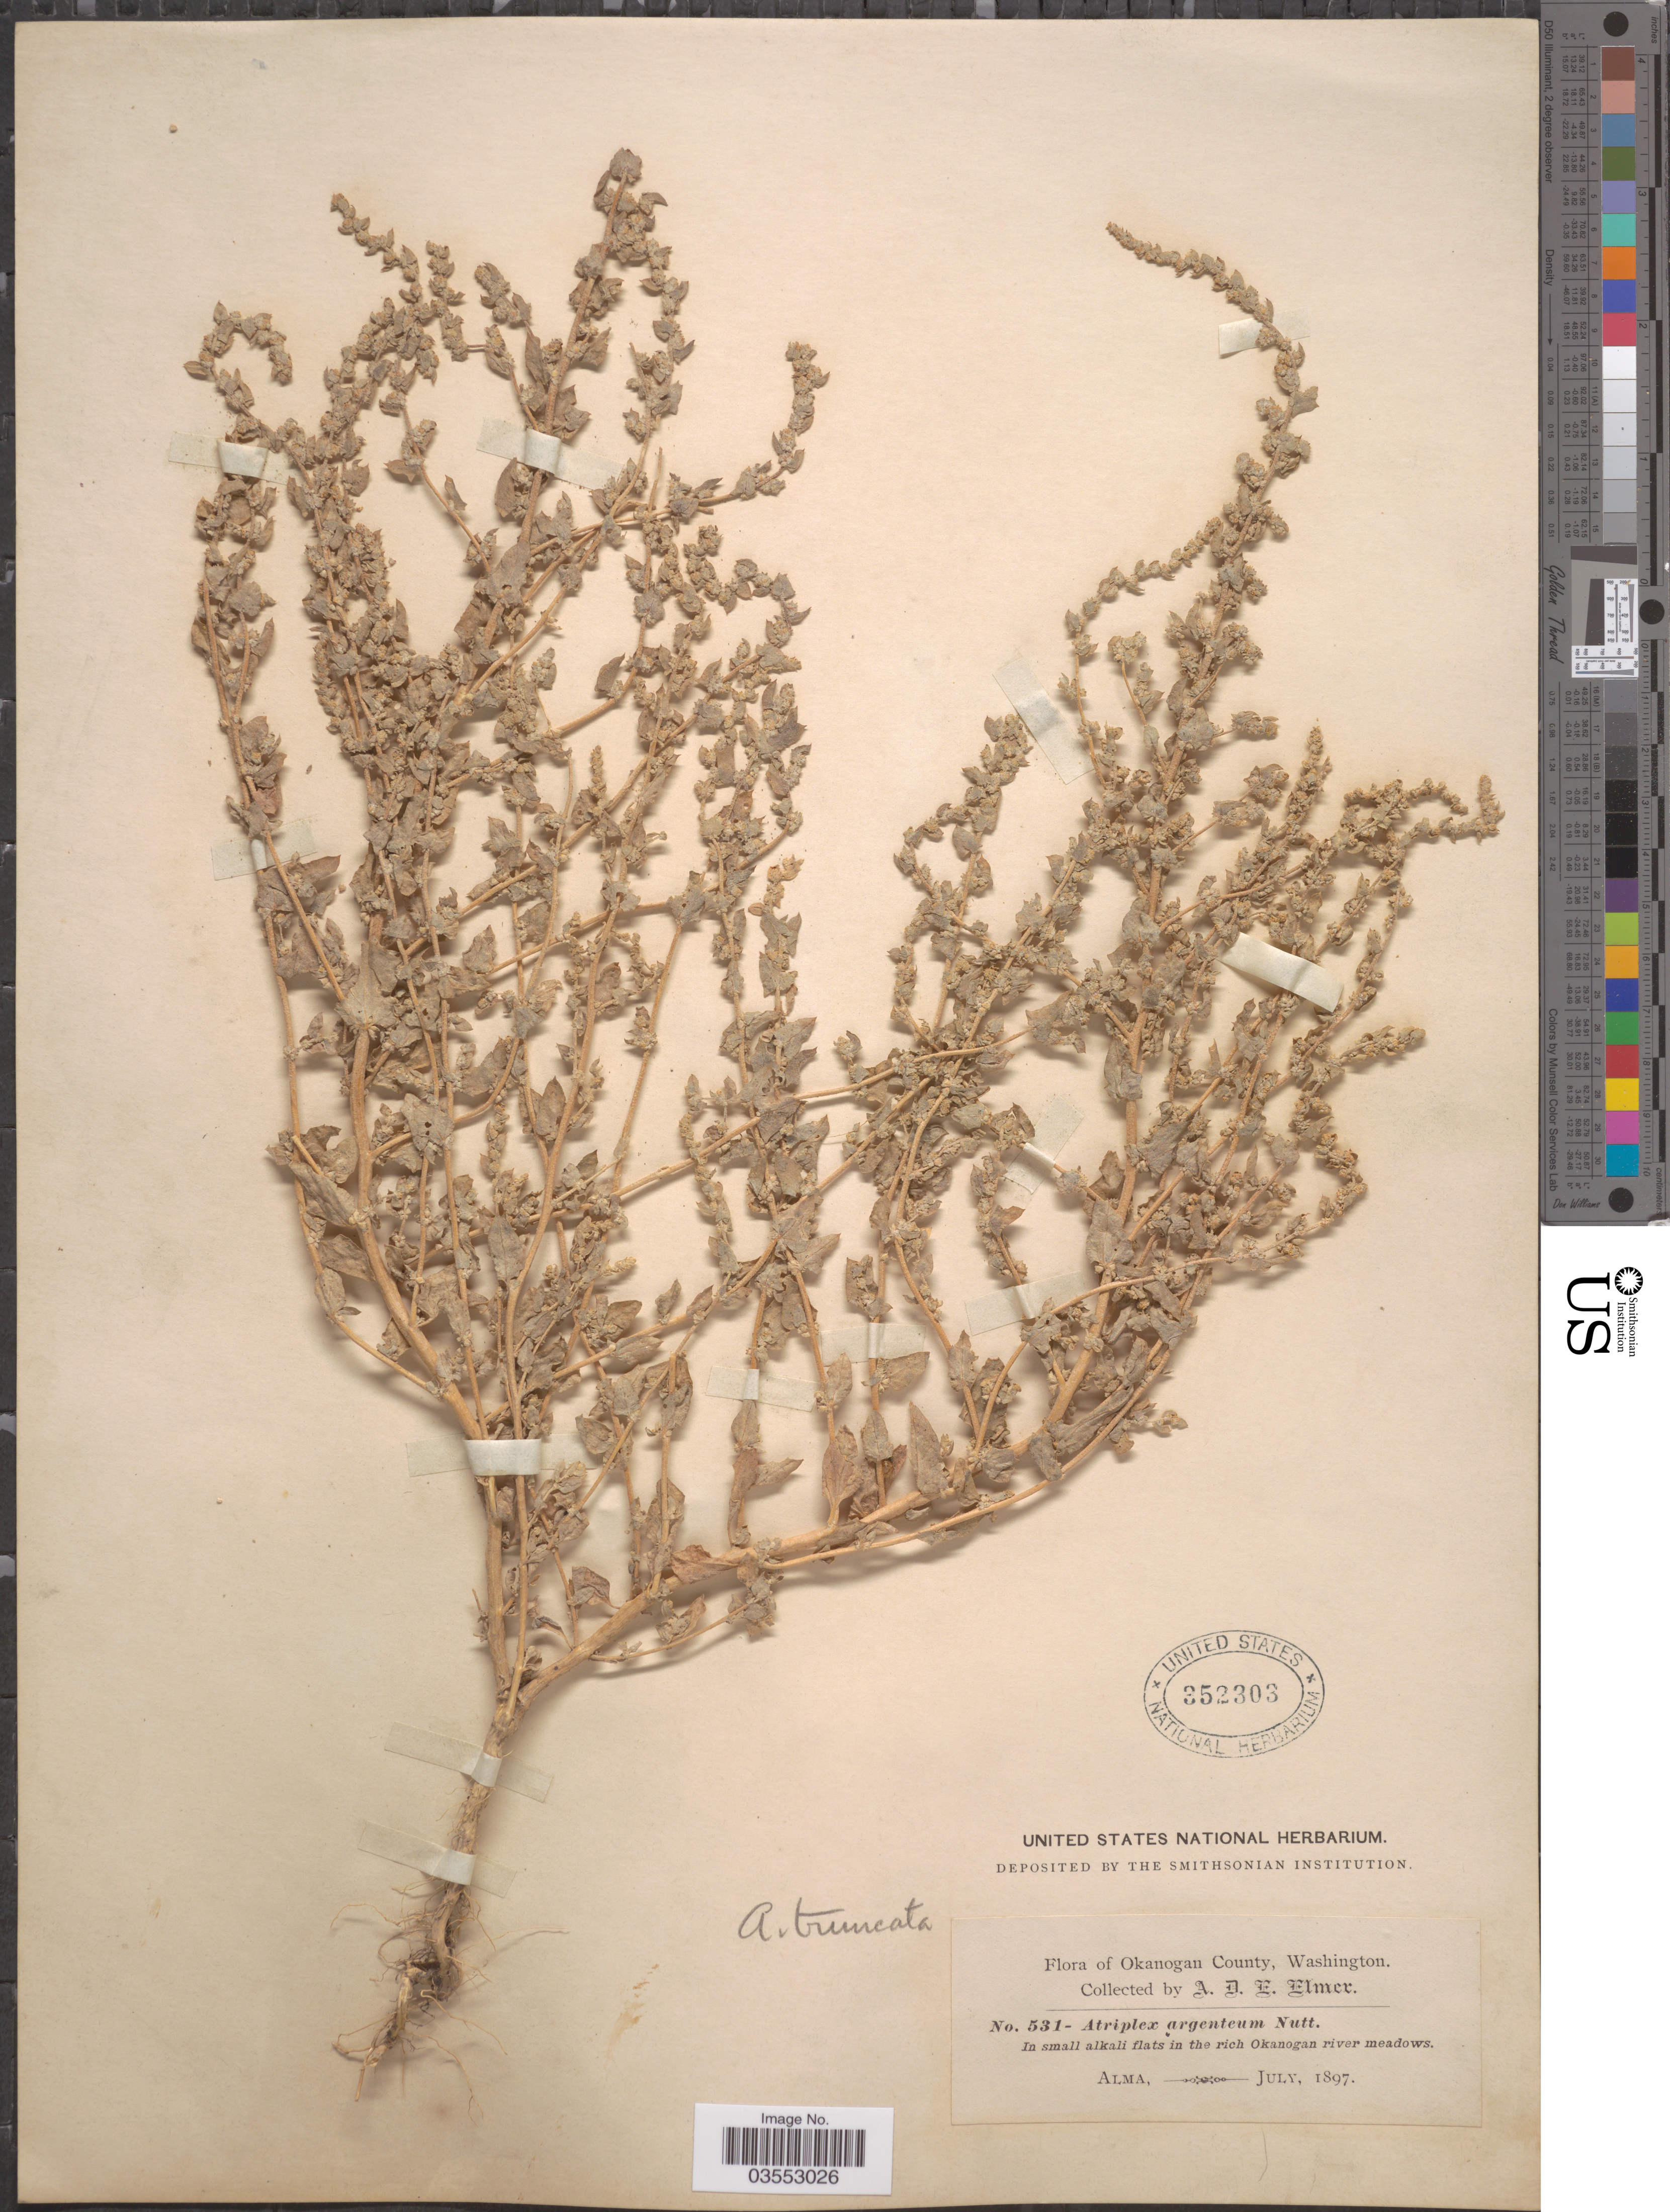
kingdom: Plantae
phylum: Tracheophyta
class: Magnoliopsida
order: Caryophyllales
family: Amaranthaceae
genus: Atriplex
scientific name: Atriplex truncata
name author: (Torr. ex S. Watson) A. Gray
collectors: A. D. E. Elmer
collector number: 531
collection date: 1897-07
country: United States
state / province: Washington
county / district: Okanogan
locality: Okanogan County. Okanogan river meadows. Alma.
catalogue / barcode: US 352303